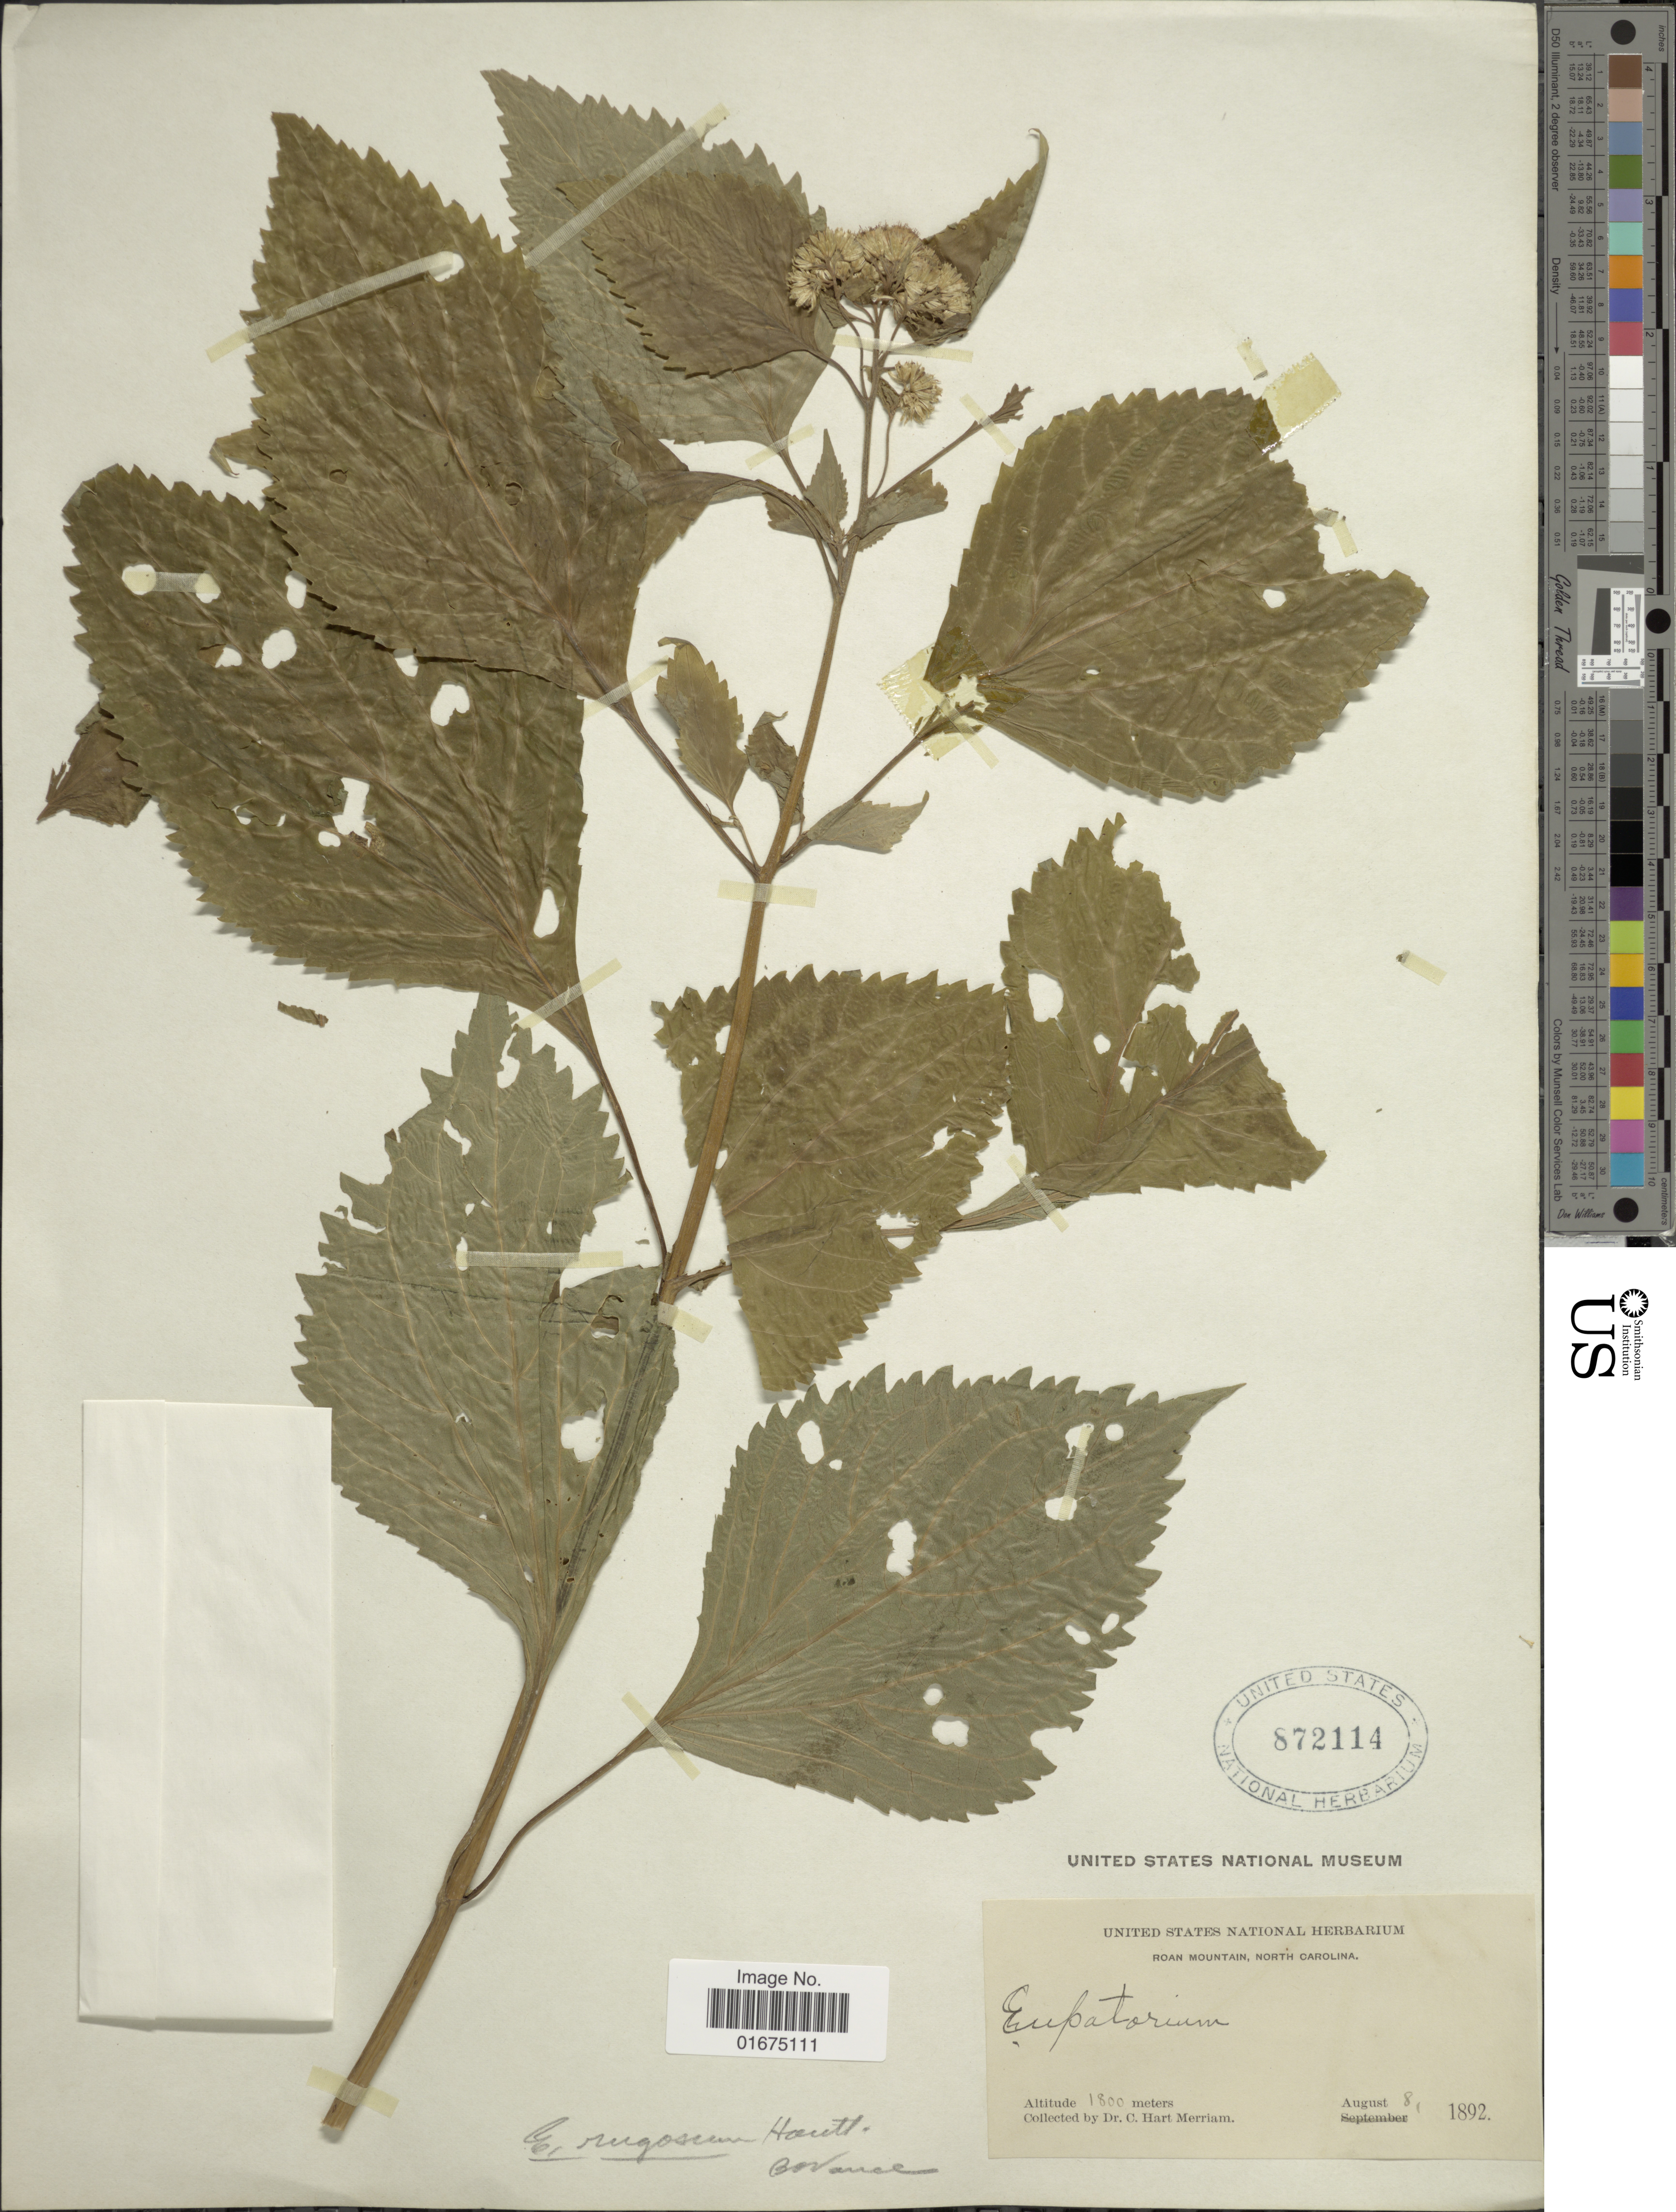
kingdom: Plantae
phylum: Tracheophyta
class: Magnoliopsida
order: Asterales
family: Asteraceae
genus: Ageratina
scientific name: Ageratina altissima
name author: (L.) R.M. King & H. Rob.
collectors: J. Donnell Smith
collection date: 1892-08-08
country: United States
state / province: North Carolina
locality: Roan Mountain,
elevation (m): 1800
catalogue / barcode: US 872114